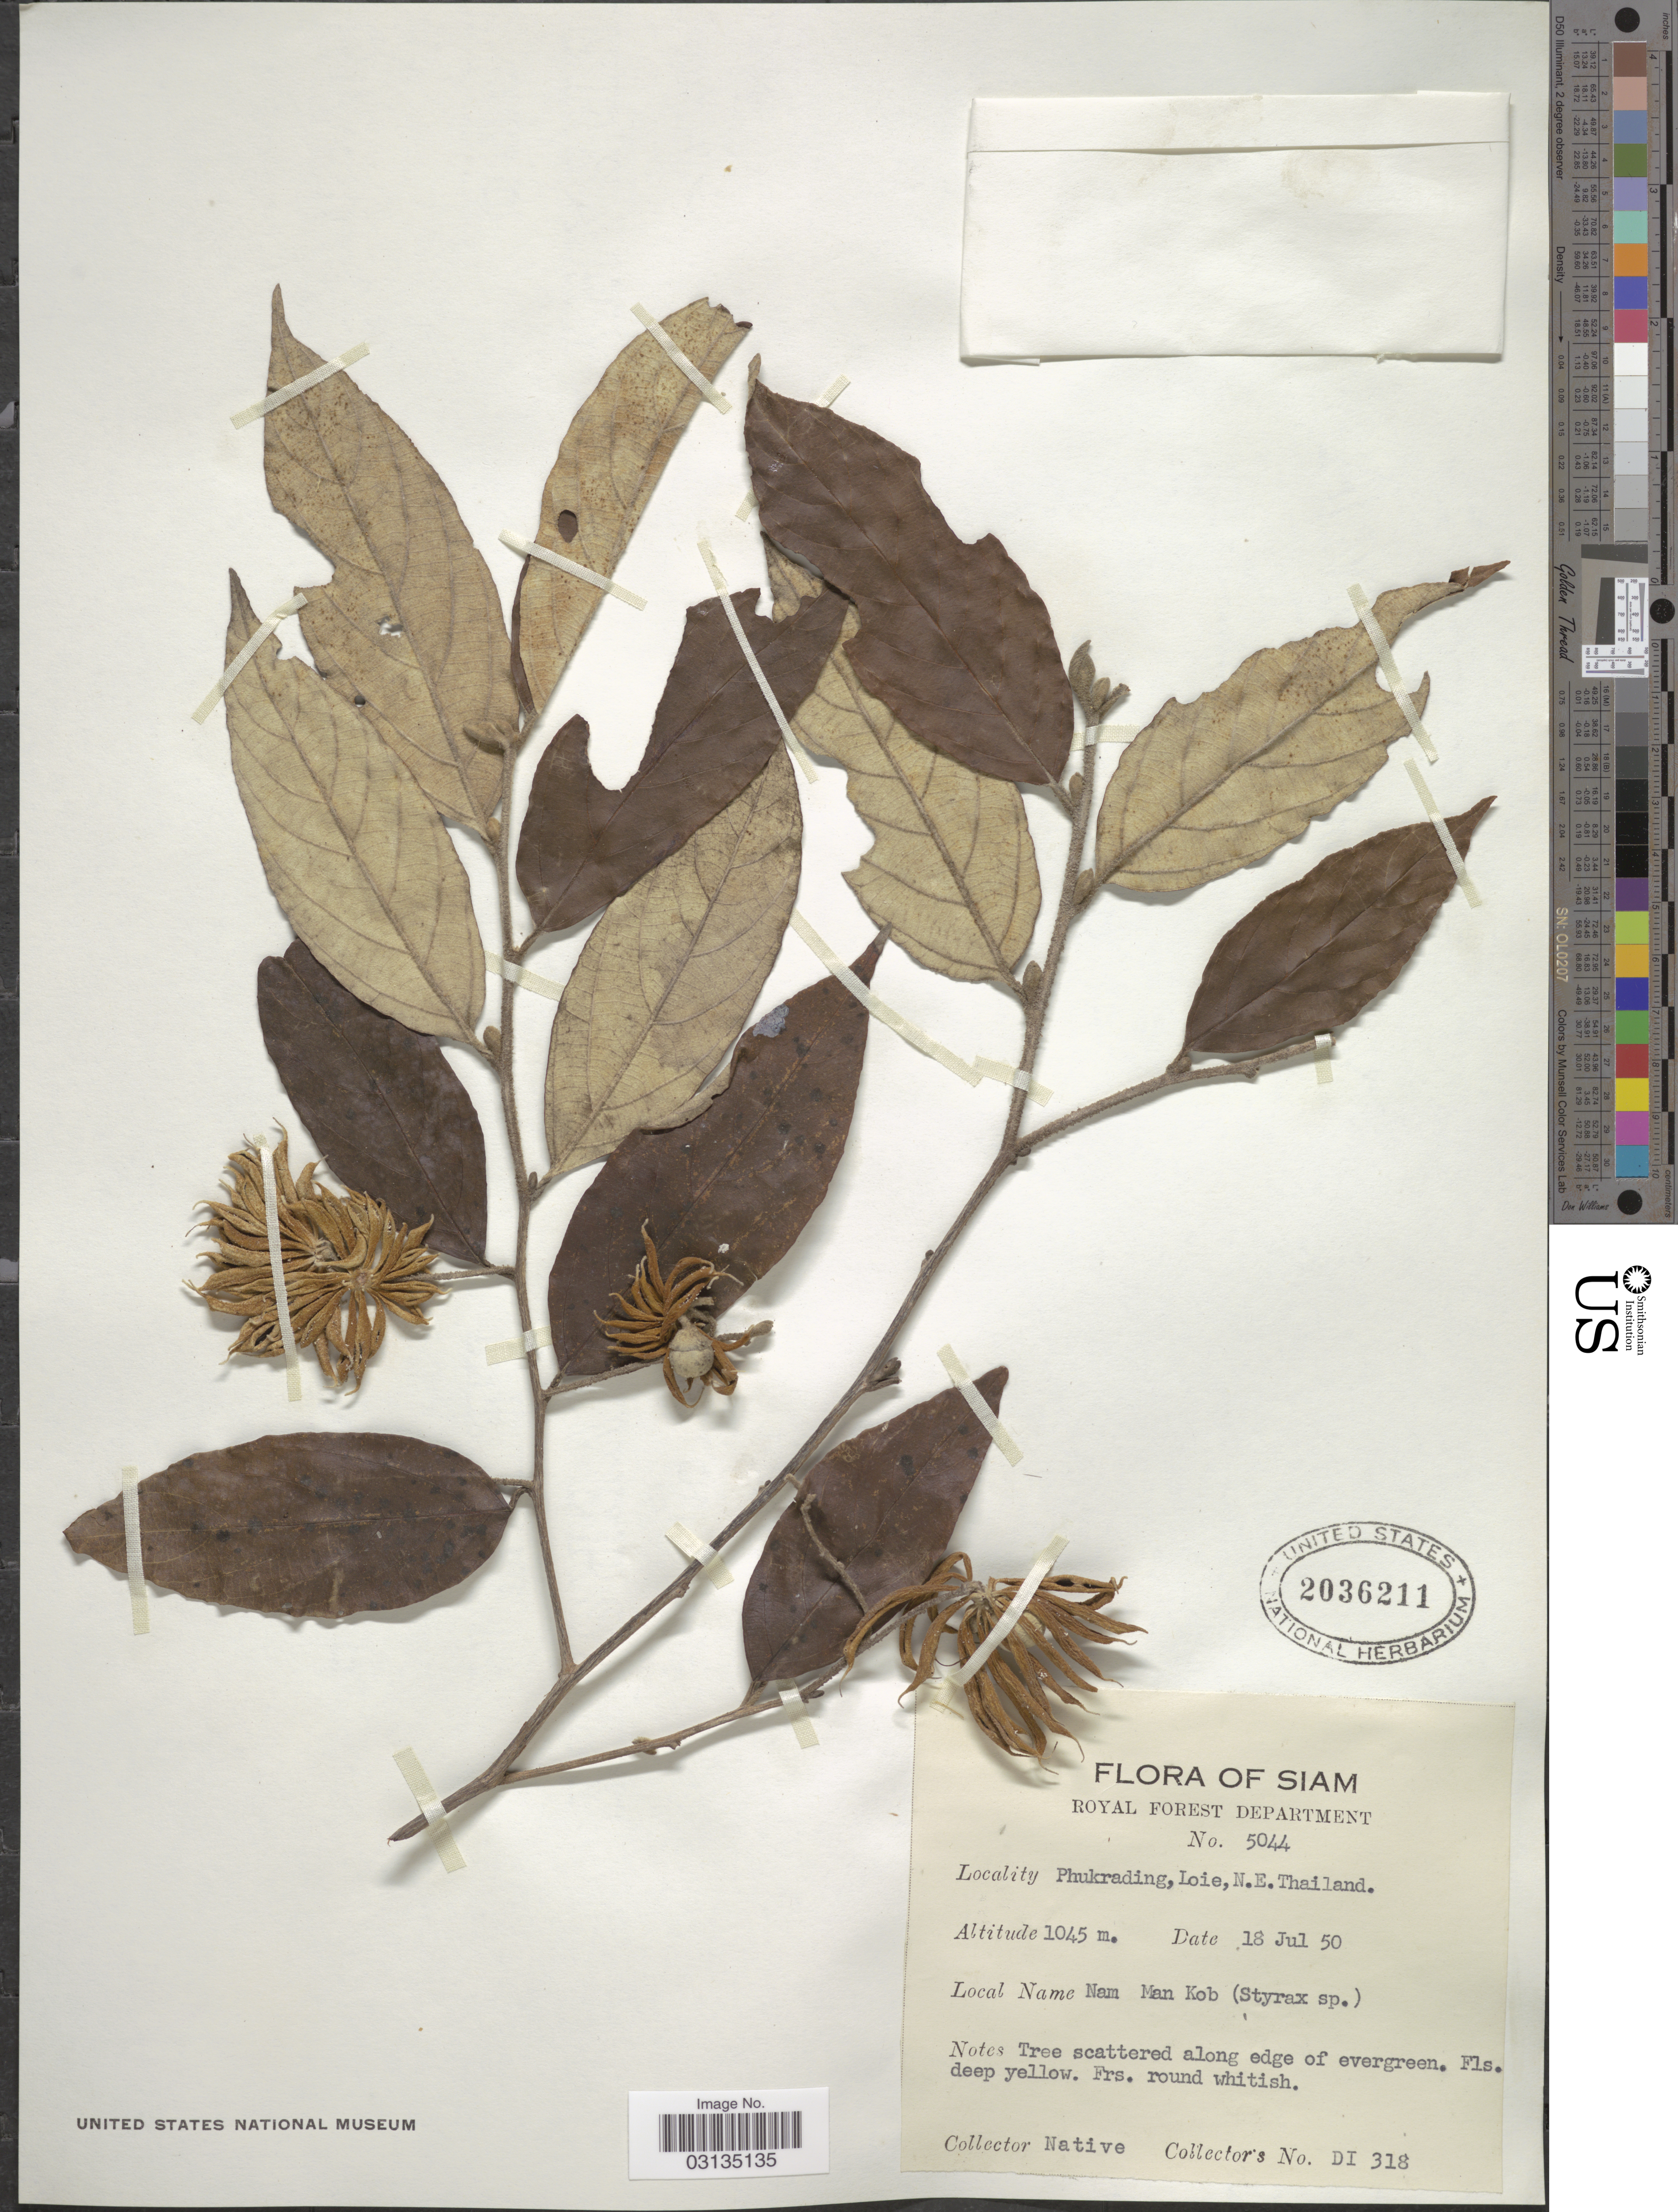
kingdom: Plantae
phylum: Tracheophyta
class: Magnoliopsida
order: Ericales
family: Styracaceae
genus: Styrax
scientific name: Styrax sp.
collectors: Native collectors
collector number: DI 318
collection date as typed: Transcribed d/m/y: 18/7/50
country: Thailand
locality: Siam, Phukrading, Loie, N.E. Thailand.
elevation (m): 1045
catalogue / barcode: US 2036211